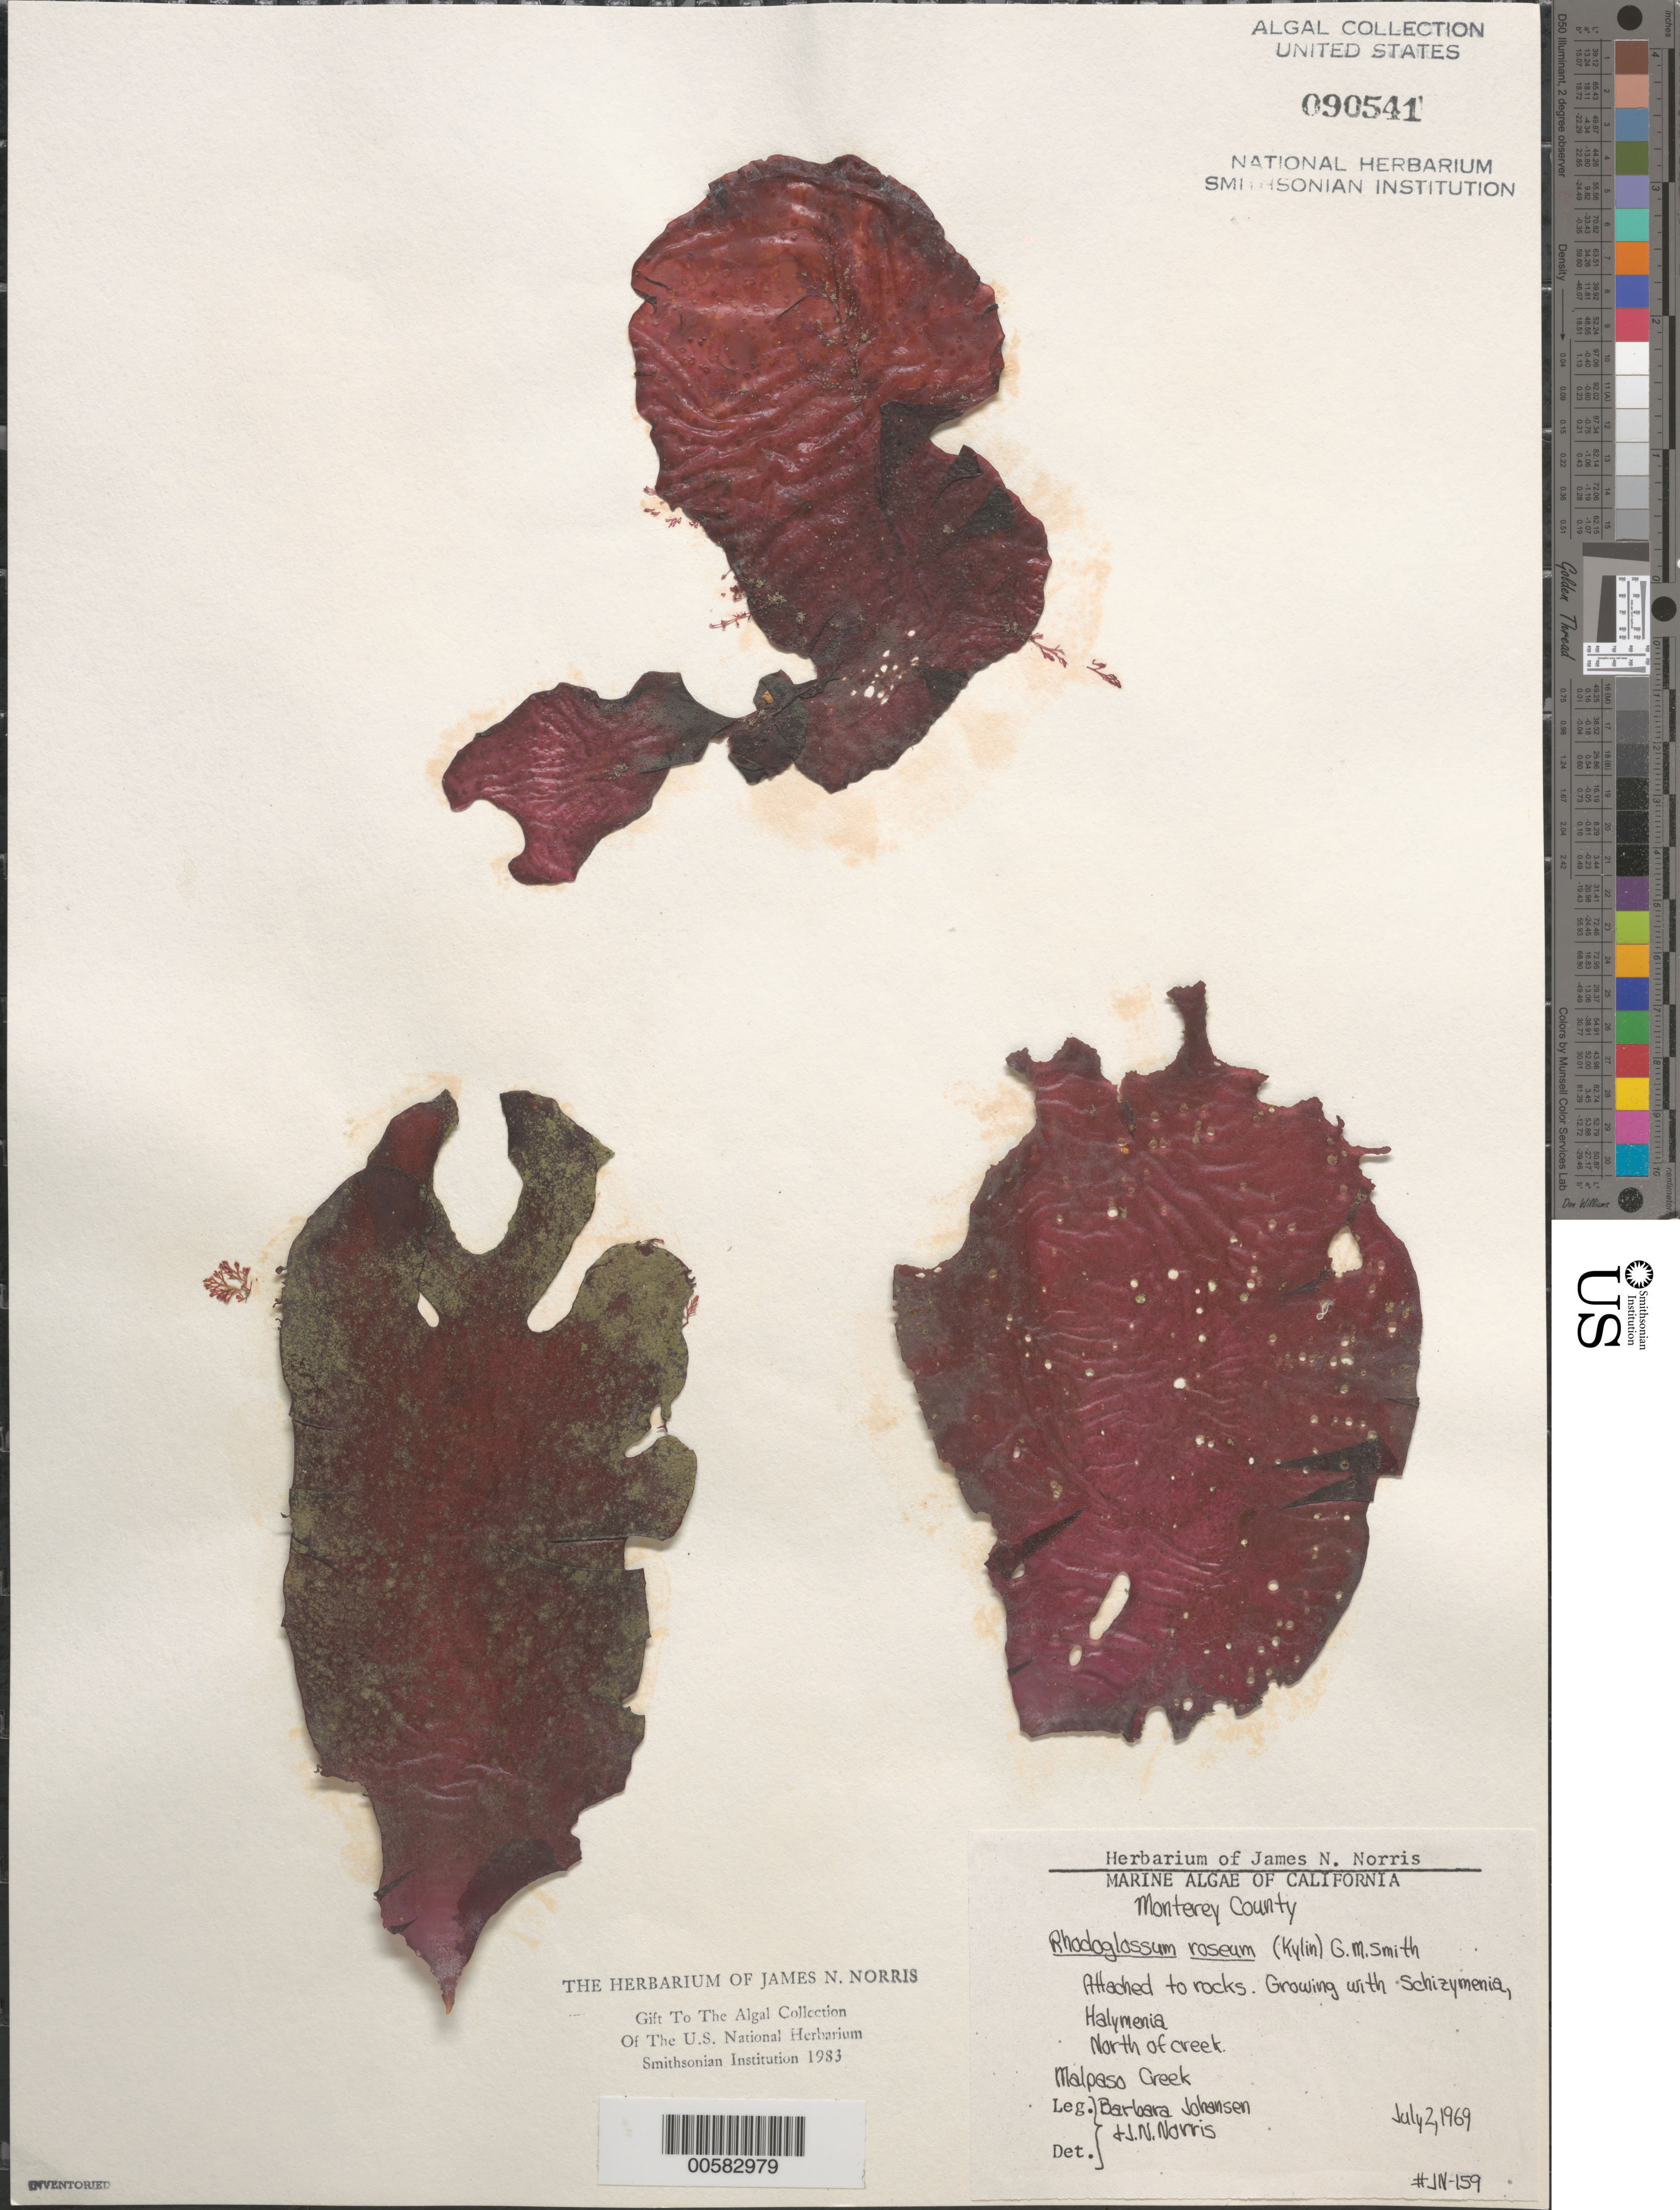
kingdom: Plantae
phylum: Rhodophyta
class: Florideophyceae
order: Gigartinales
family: Gigartinaceae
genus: Mazzaella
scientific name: Mazzaella rosea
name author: (Kylin) Fredericq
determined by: Algae name updating Project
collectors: B. Johansen & J. N. Norris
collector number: JN-159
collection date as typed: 02 Jul 1969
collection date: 1969-07-02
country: United States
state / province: California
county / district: Monterey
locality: North of Malpaso Creek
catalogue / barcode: US 90541